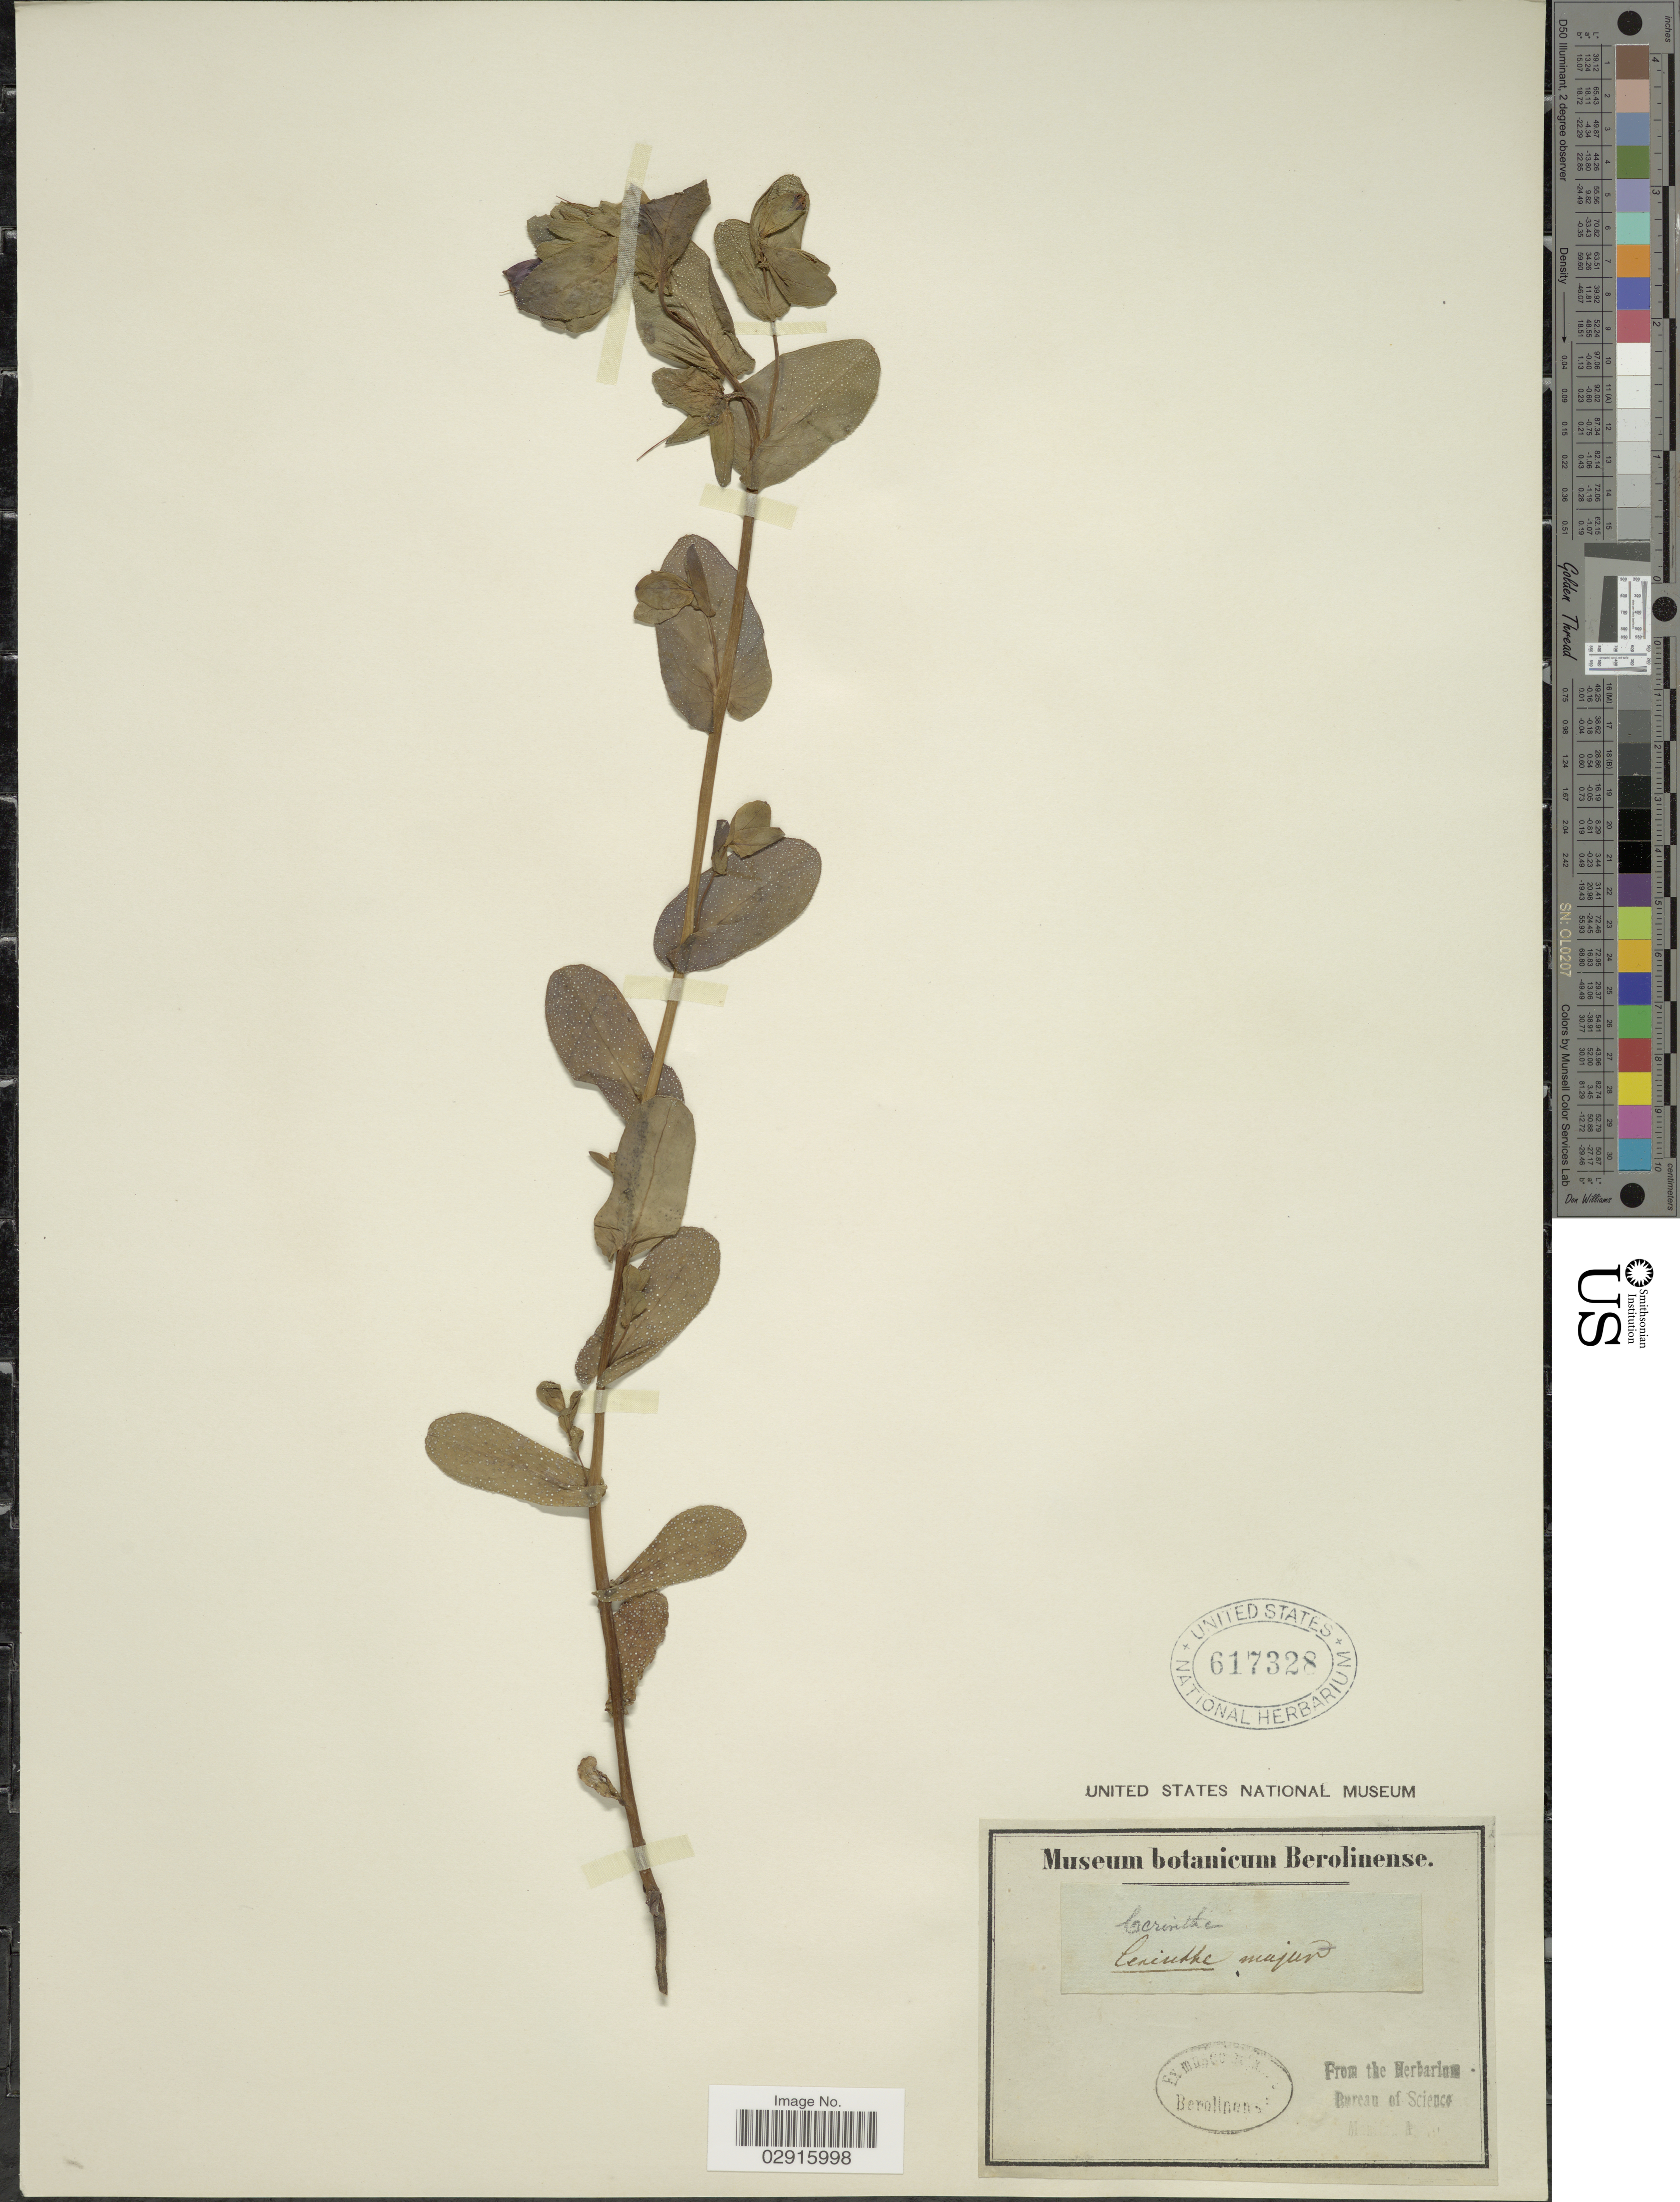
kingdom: Plantae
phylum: Tracheophyta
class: Magnoliopsida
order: Boraginales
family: Boraginaceae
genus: Cerinthe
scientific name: Cerinthe major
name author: L.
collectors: ex herb. Bureau of Science Manila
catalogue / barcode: US 617328